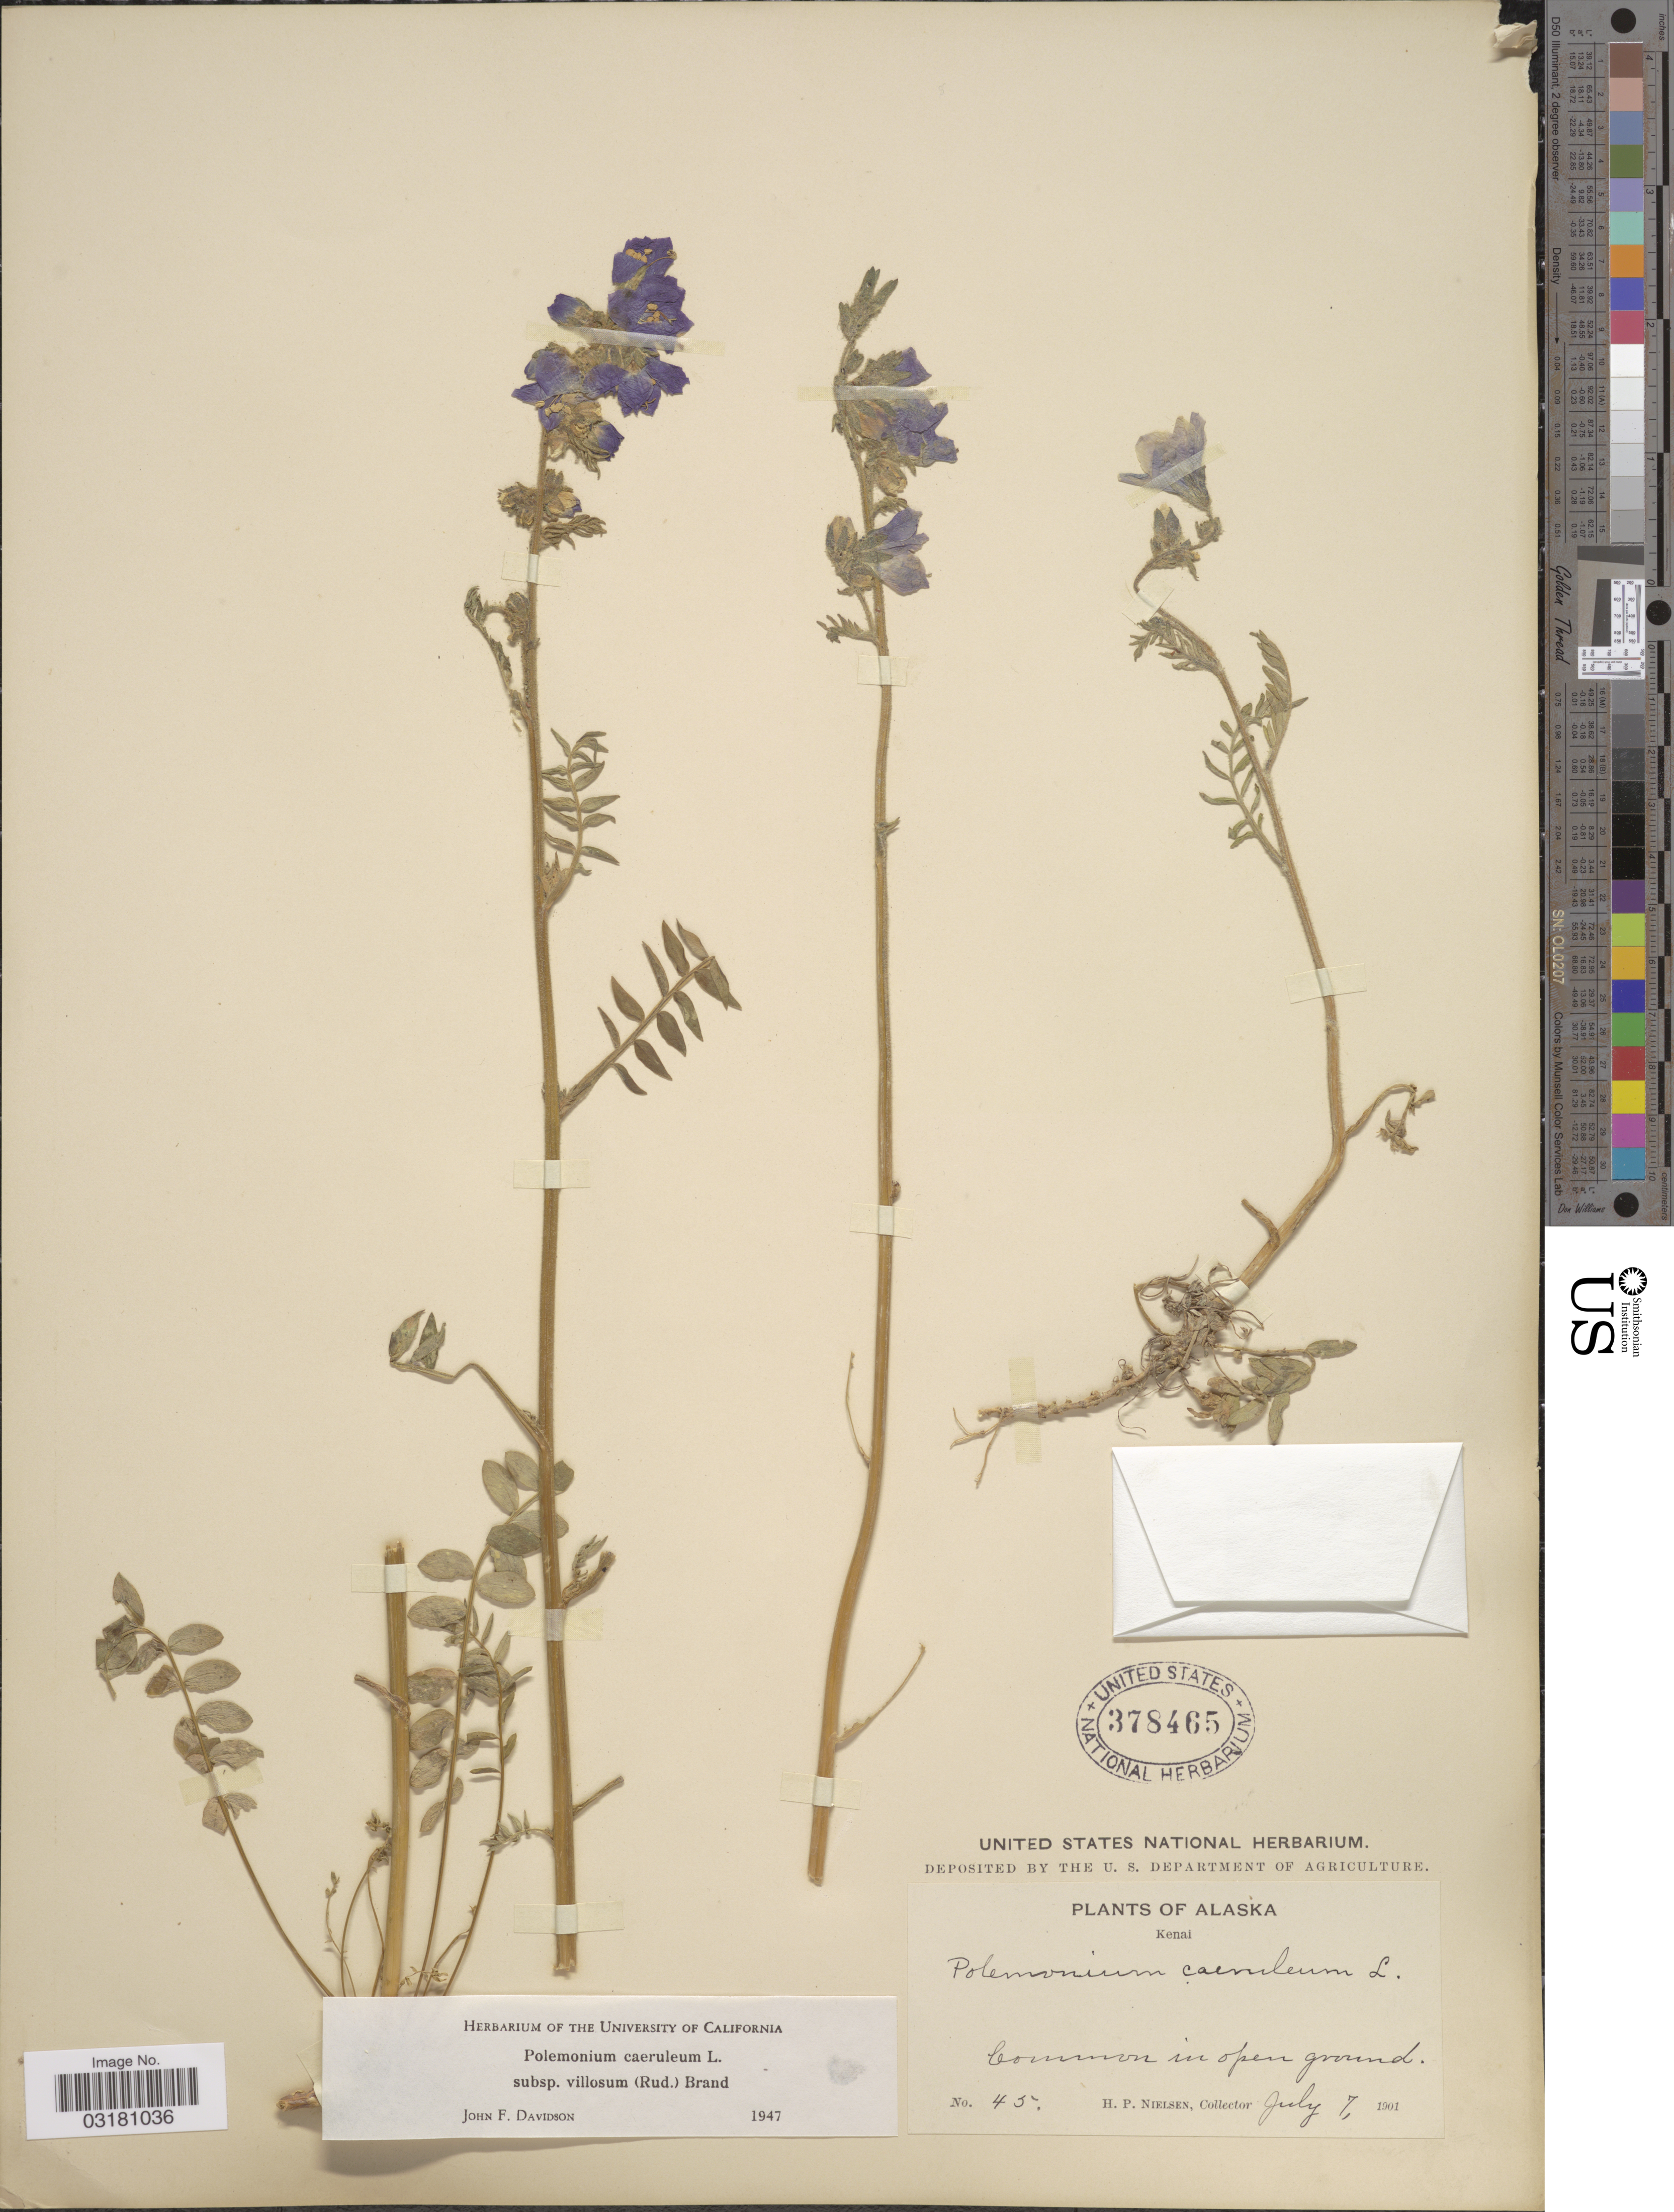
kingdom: Plantae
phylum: Tracheophyta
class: Magnoliopsida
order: Ericales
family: Polemoniaceae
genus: Polemonium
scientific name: Polemonium caeruleum var. villosum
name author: (Rudolph ex Georgi) Brand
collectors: H. P. Nielsen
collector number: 45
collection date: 1901-07-07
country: United States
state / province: Alaska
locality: Kenai. Common in open ground.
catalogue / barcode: US 378465